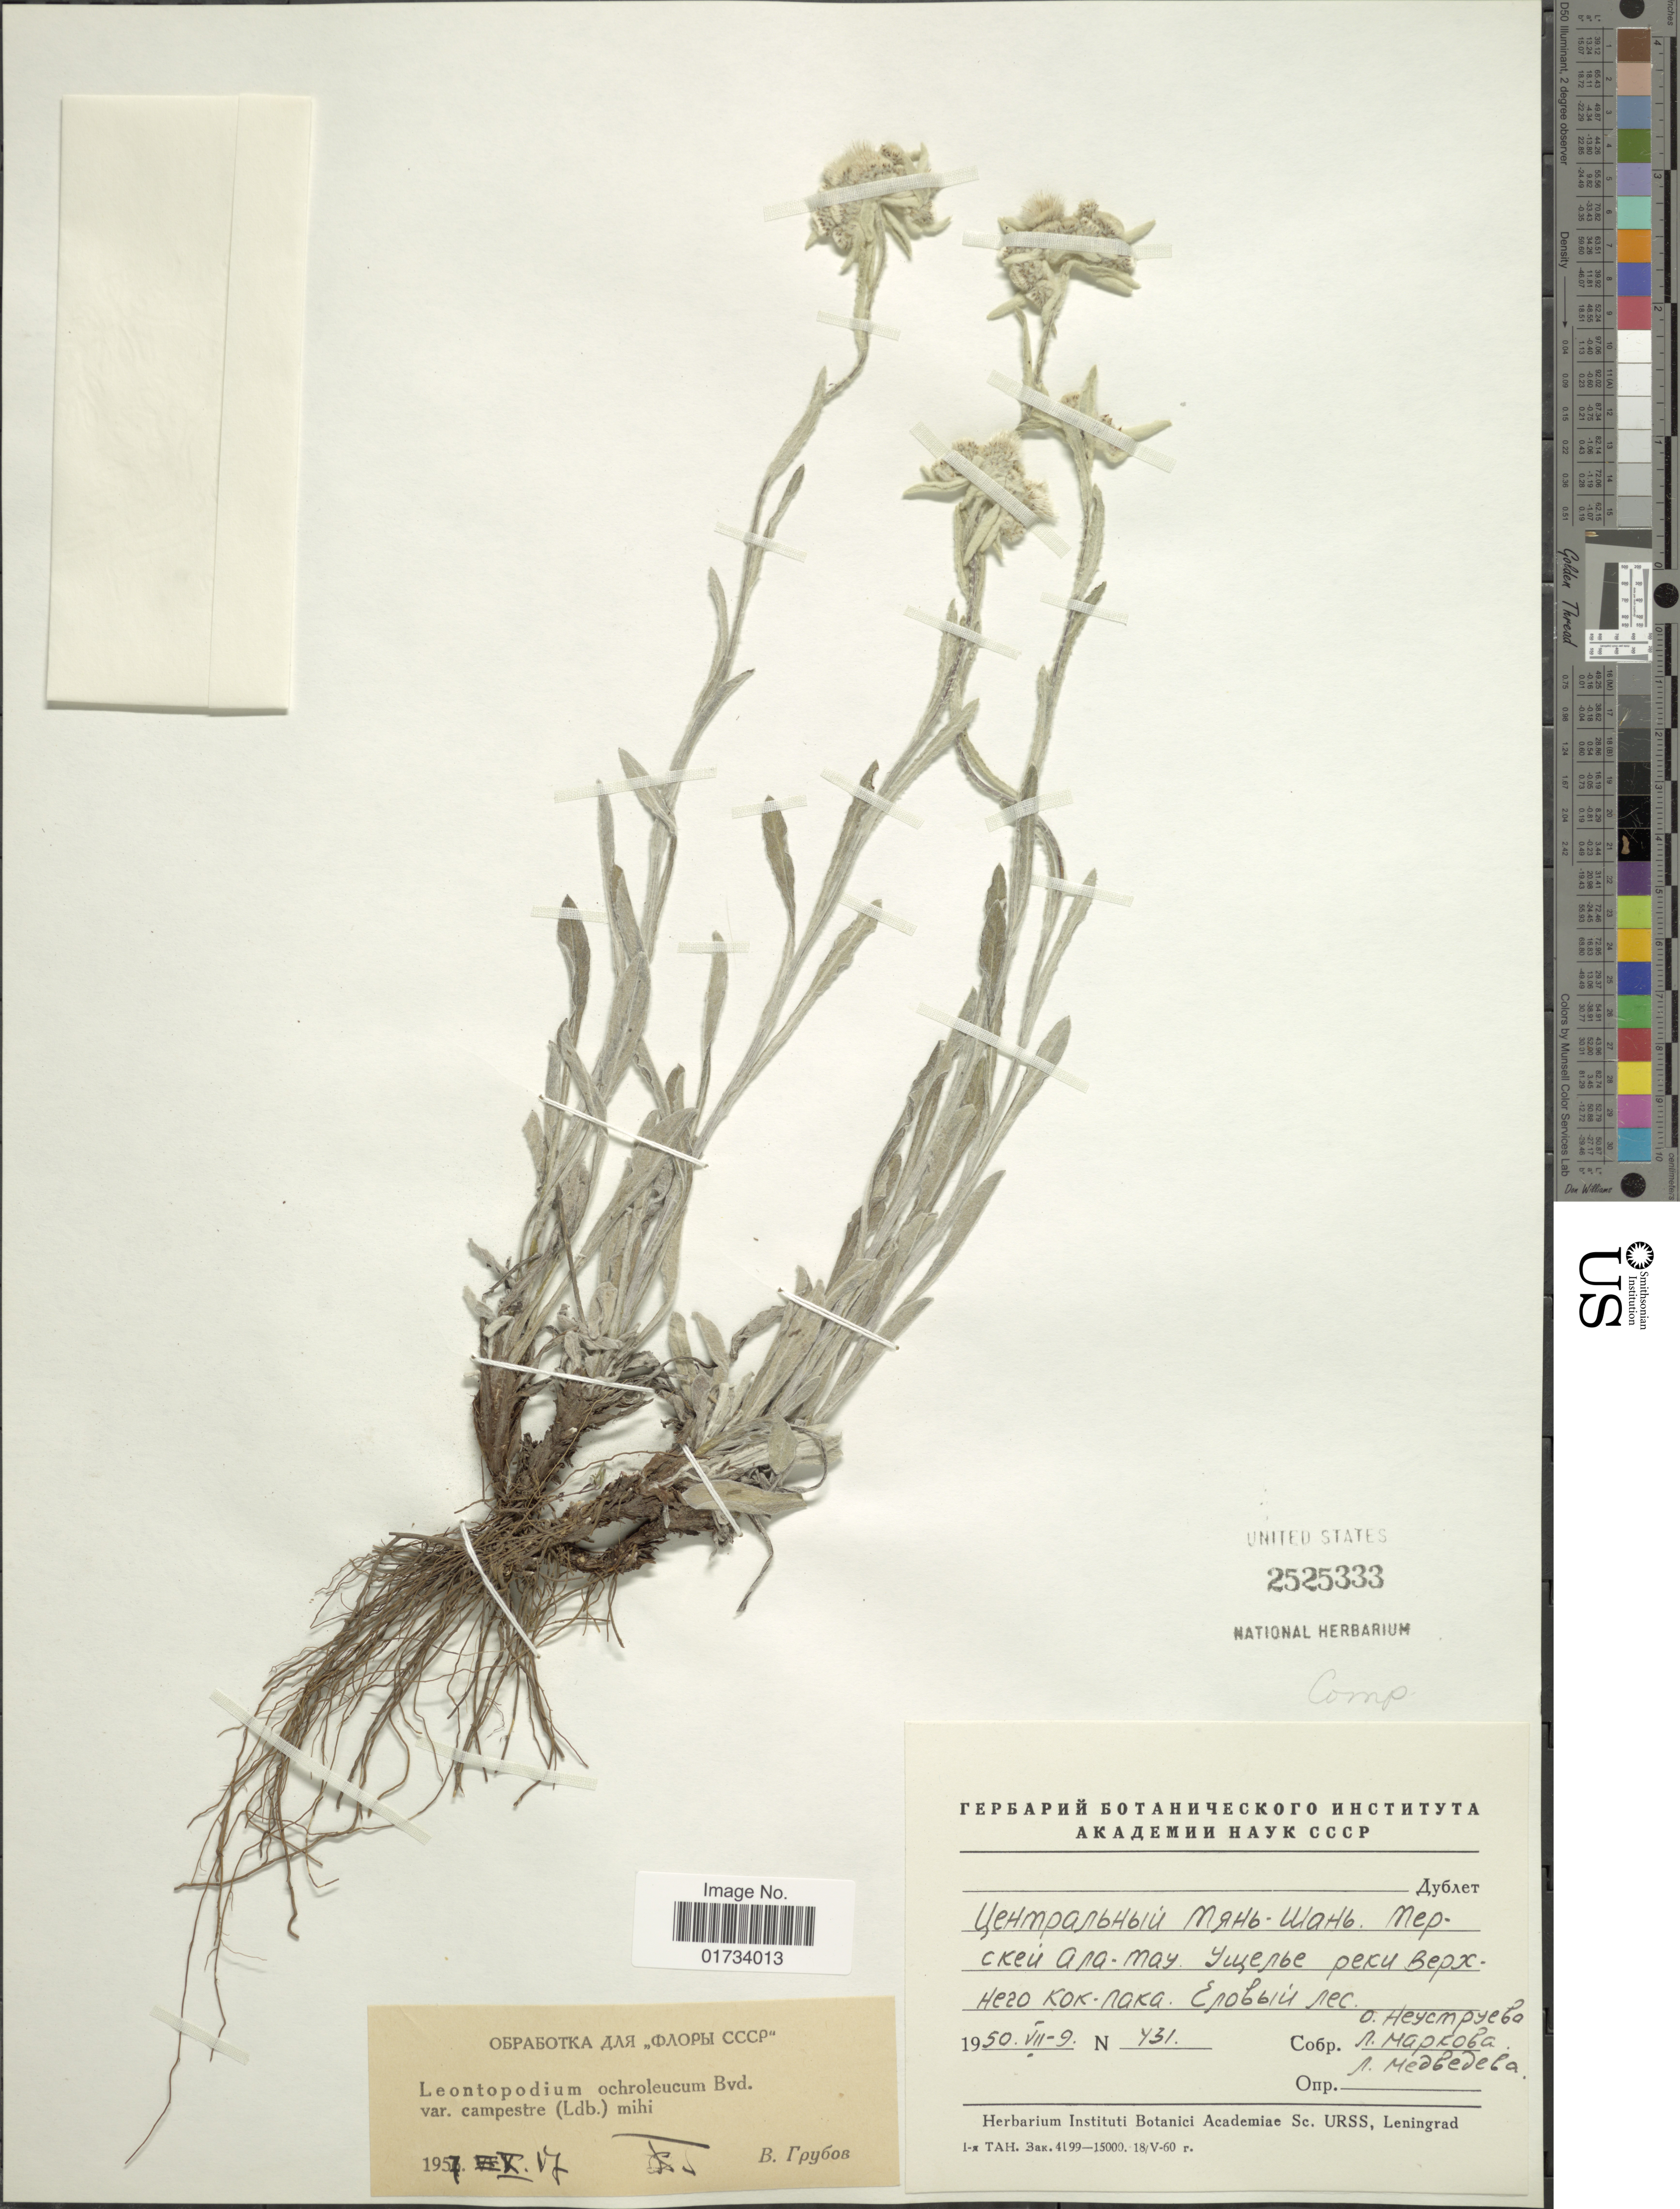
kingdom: Plantae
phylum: Tracheophyta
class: Magnoliopsida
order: Asterales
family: Asteraceae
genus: Leontopodium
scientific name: Leontopodium ochroleucum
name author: Beauverd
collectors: Collector illegible, N. Maproba & N. Medledela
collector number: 431*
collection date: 1950-07-09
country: Kyrgyzstan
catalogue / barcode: US 2525333